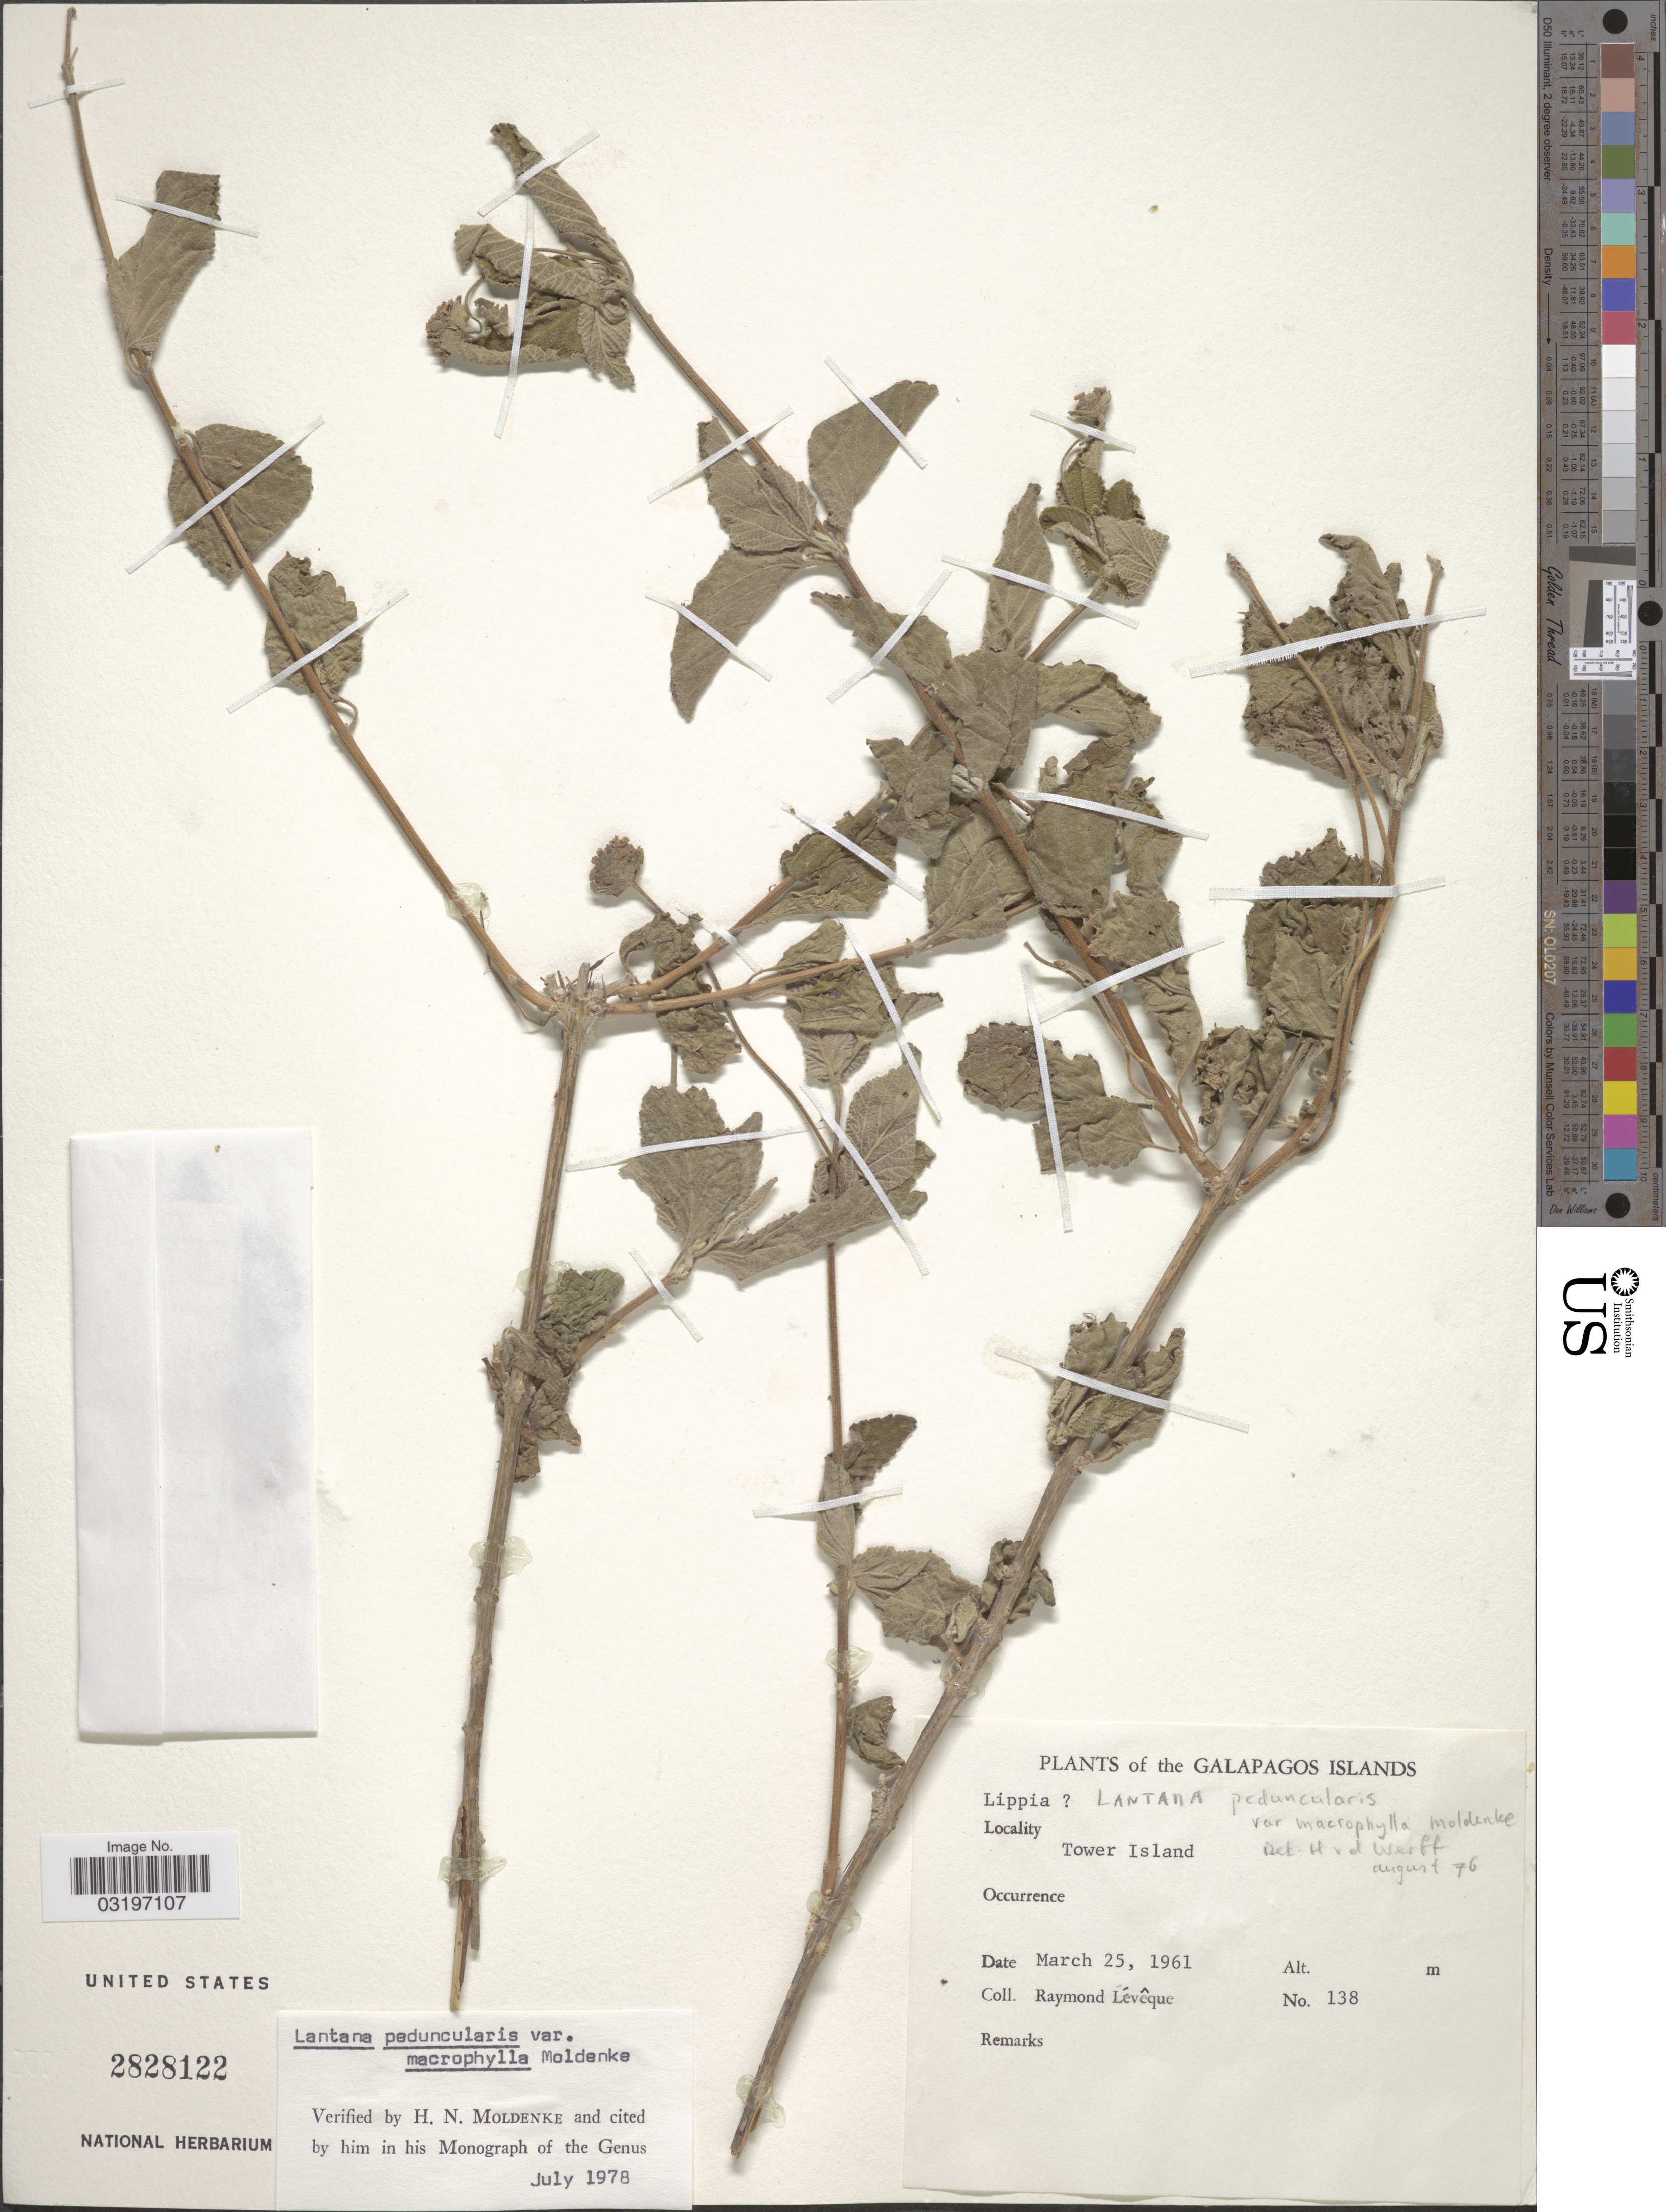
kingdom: Plantae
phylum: Tracheophyta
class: Magnoliopsida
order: Lamiales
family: Verbenaceae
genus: Lantana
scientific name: Lantana peduncularis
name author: Andersson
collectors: R. Lévêque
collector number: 138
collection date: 1961-03-25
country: Ecuador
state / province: Colón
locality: The Galapagos Islands. Tower Island.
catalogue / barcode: US 2828122